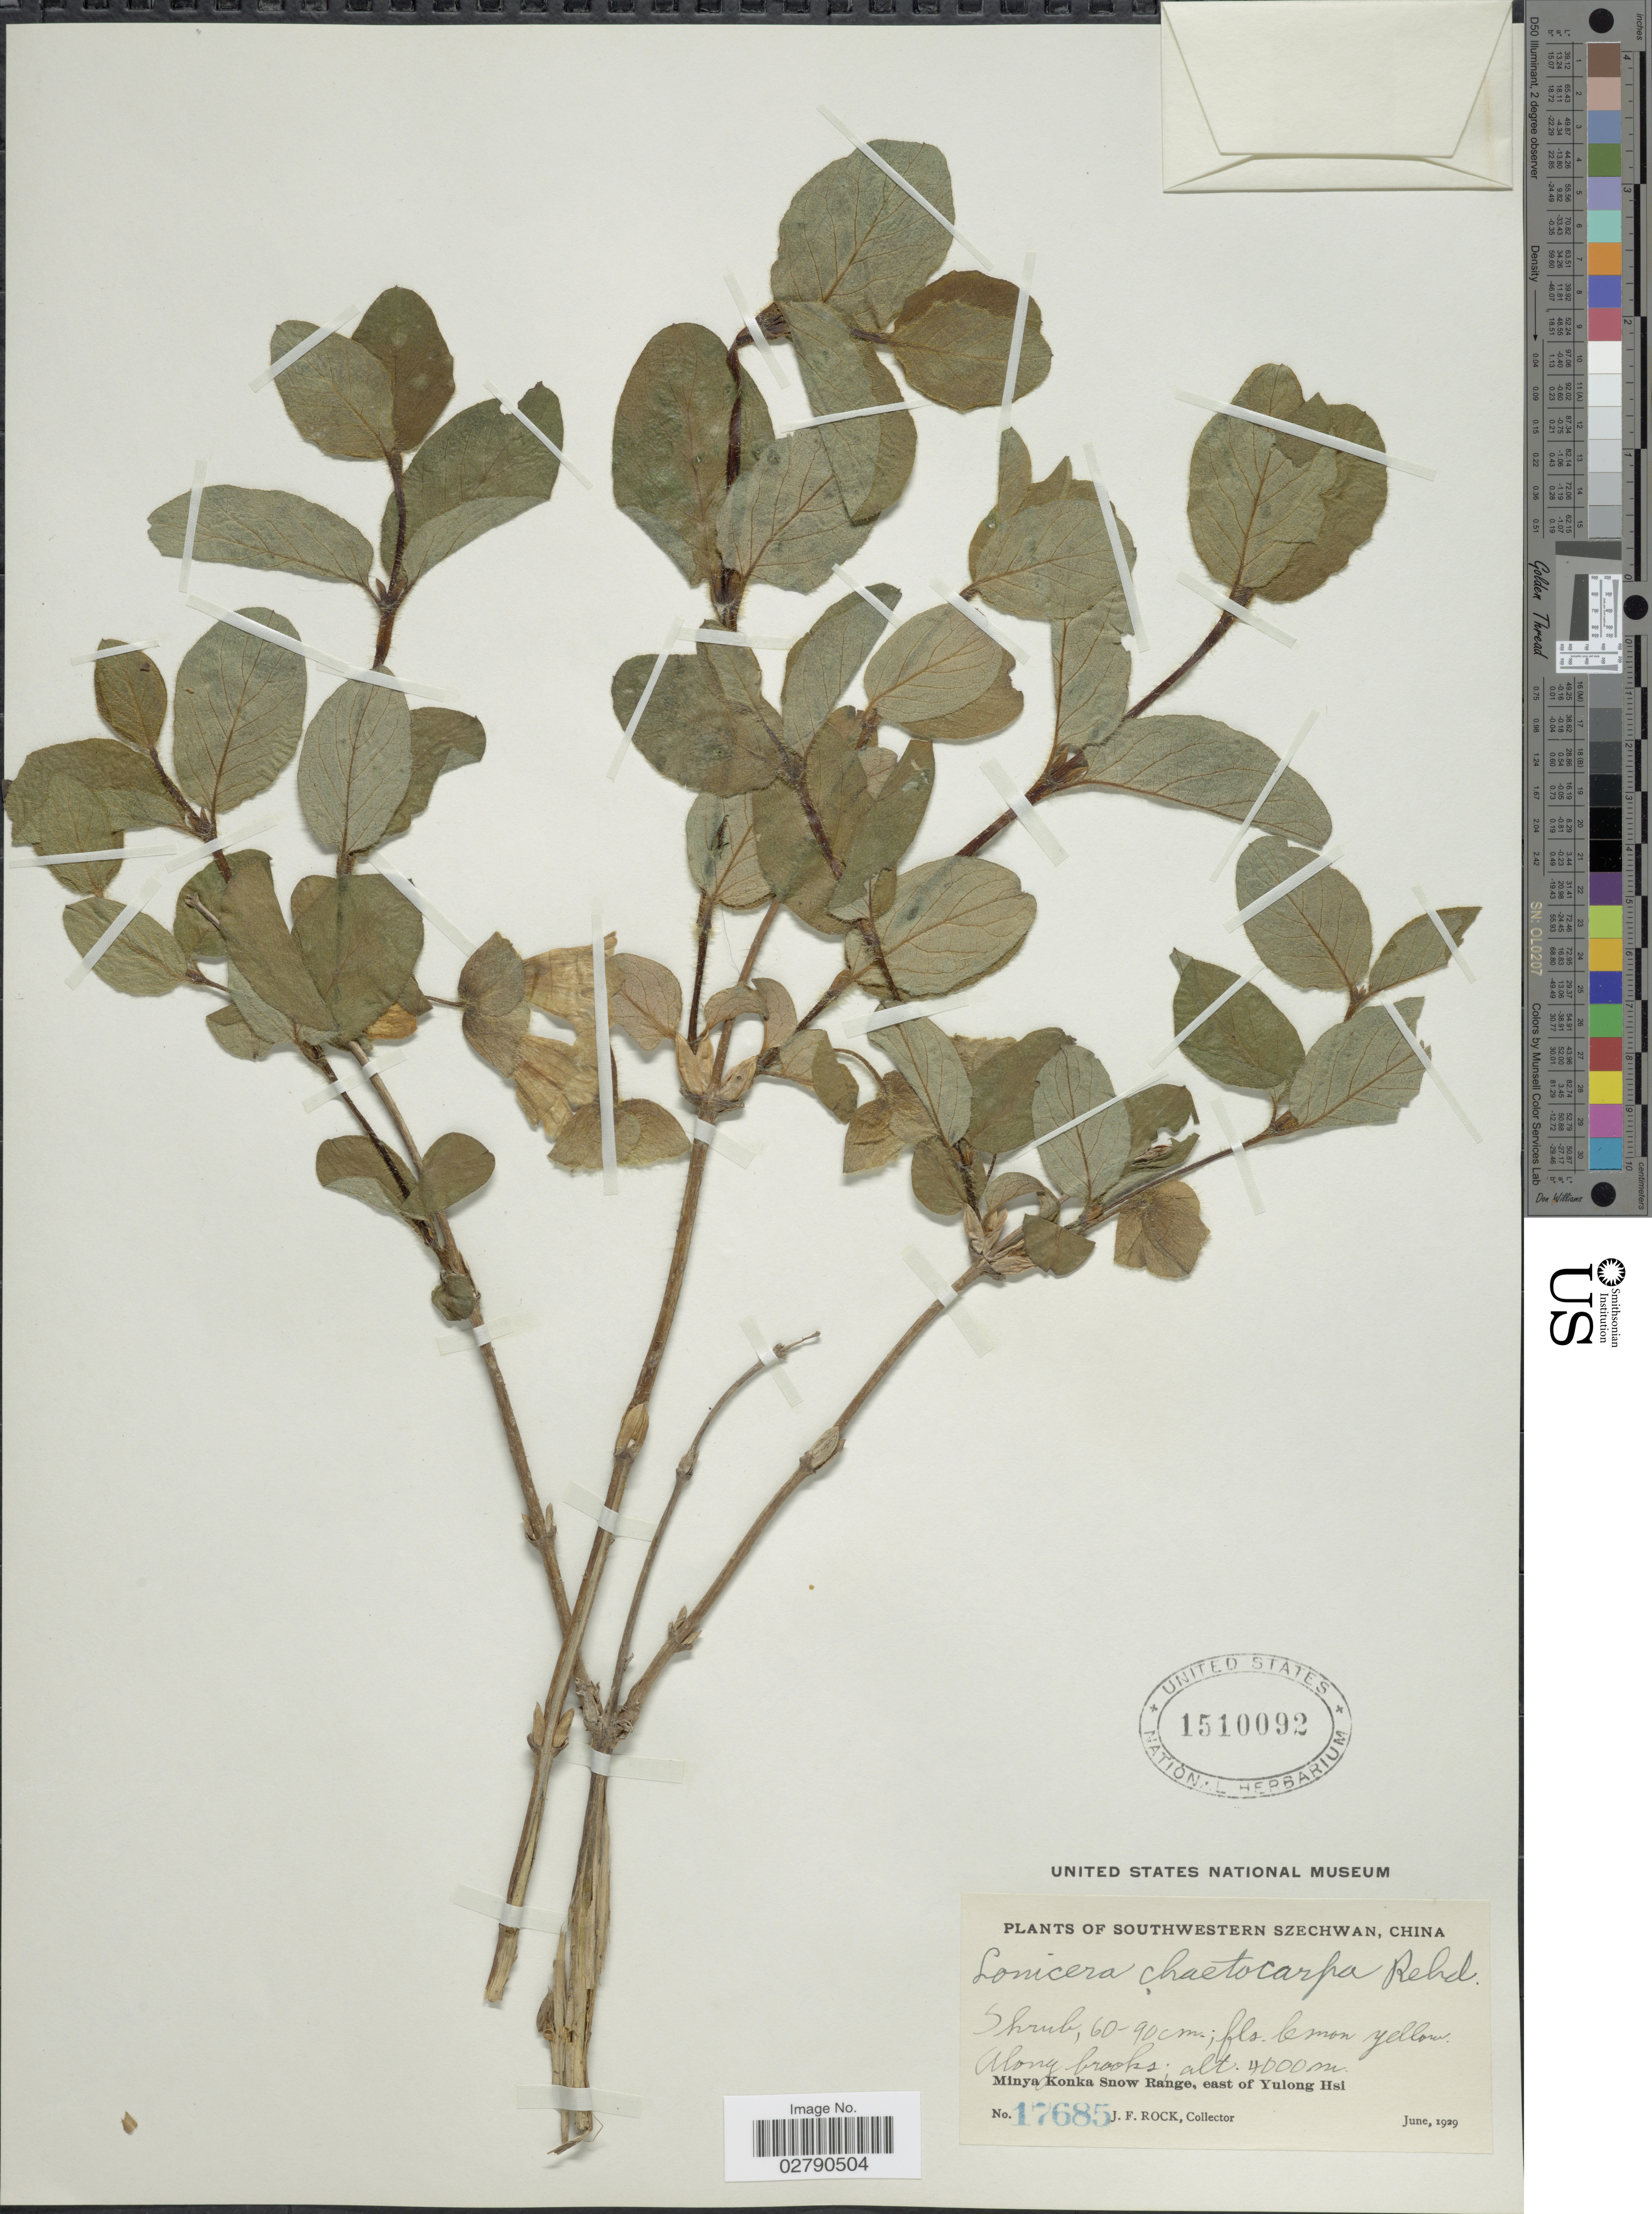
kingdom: Plantae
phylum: Tracheophyta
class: Magnoliopsida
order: Dipsacales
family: Caprifoliaceae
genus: Lonicera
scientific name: Lonicera chaetocarpa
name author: (Batalin ex Rehder) Rehder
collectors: J. Rock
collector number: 17685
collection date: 1929-06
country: China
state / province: Sichuan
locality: Southwestern Szechwan. Minya Konka Snow Range, east of Yulong Hsi.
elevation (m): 4000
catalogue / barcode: US 1510092